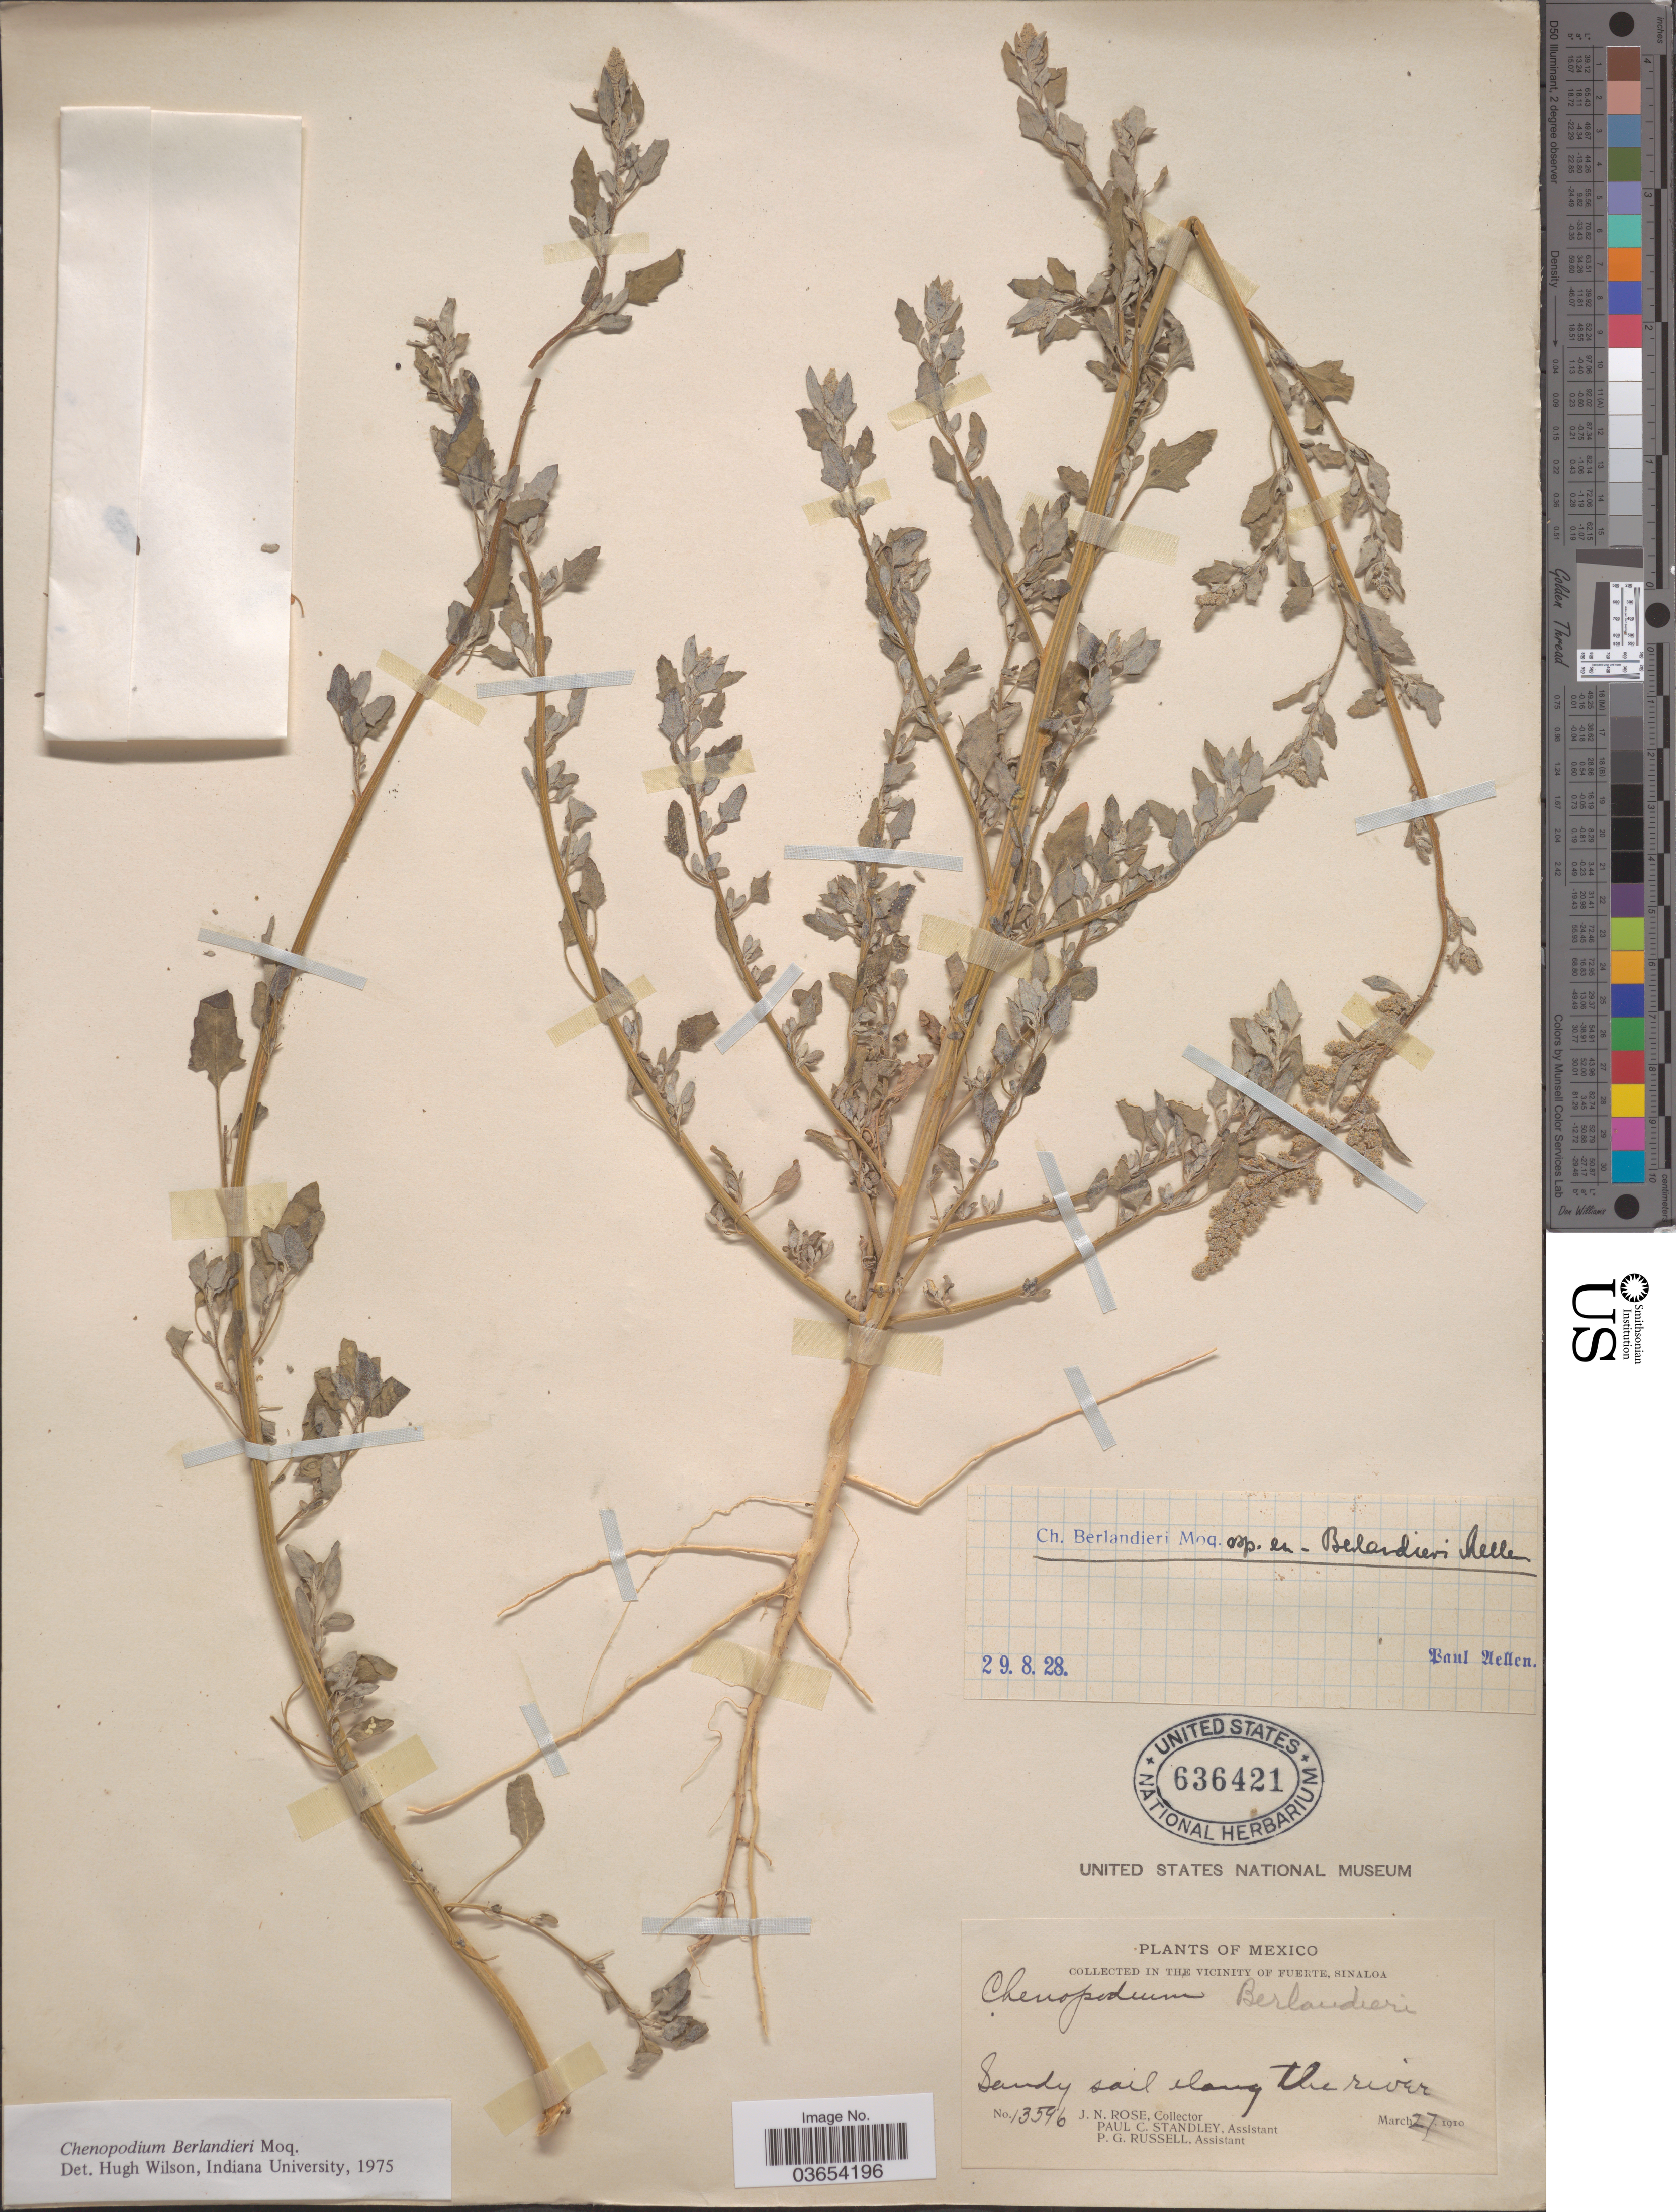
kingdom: Plantae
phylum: Tracheophyta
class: Magnoliopsida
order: Caryophyllales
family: Amaranthaceae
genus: Chenopodium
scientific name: Chenopodium berlandieri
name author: Moq.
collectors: J. N. Rose, P. C. Standley & P. G. Russell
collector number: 13596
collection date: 1910-03-27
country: Mexico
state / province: Sinaloa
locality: In the vicinity of Fuerte.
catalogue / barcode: US 636421